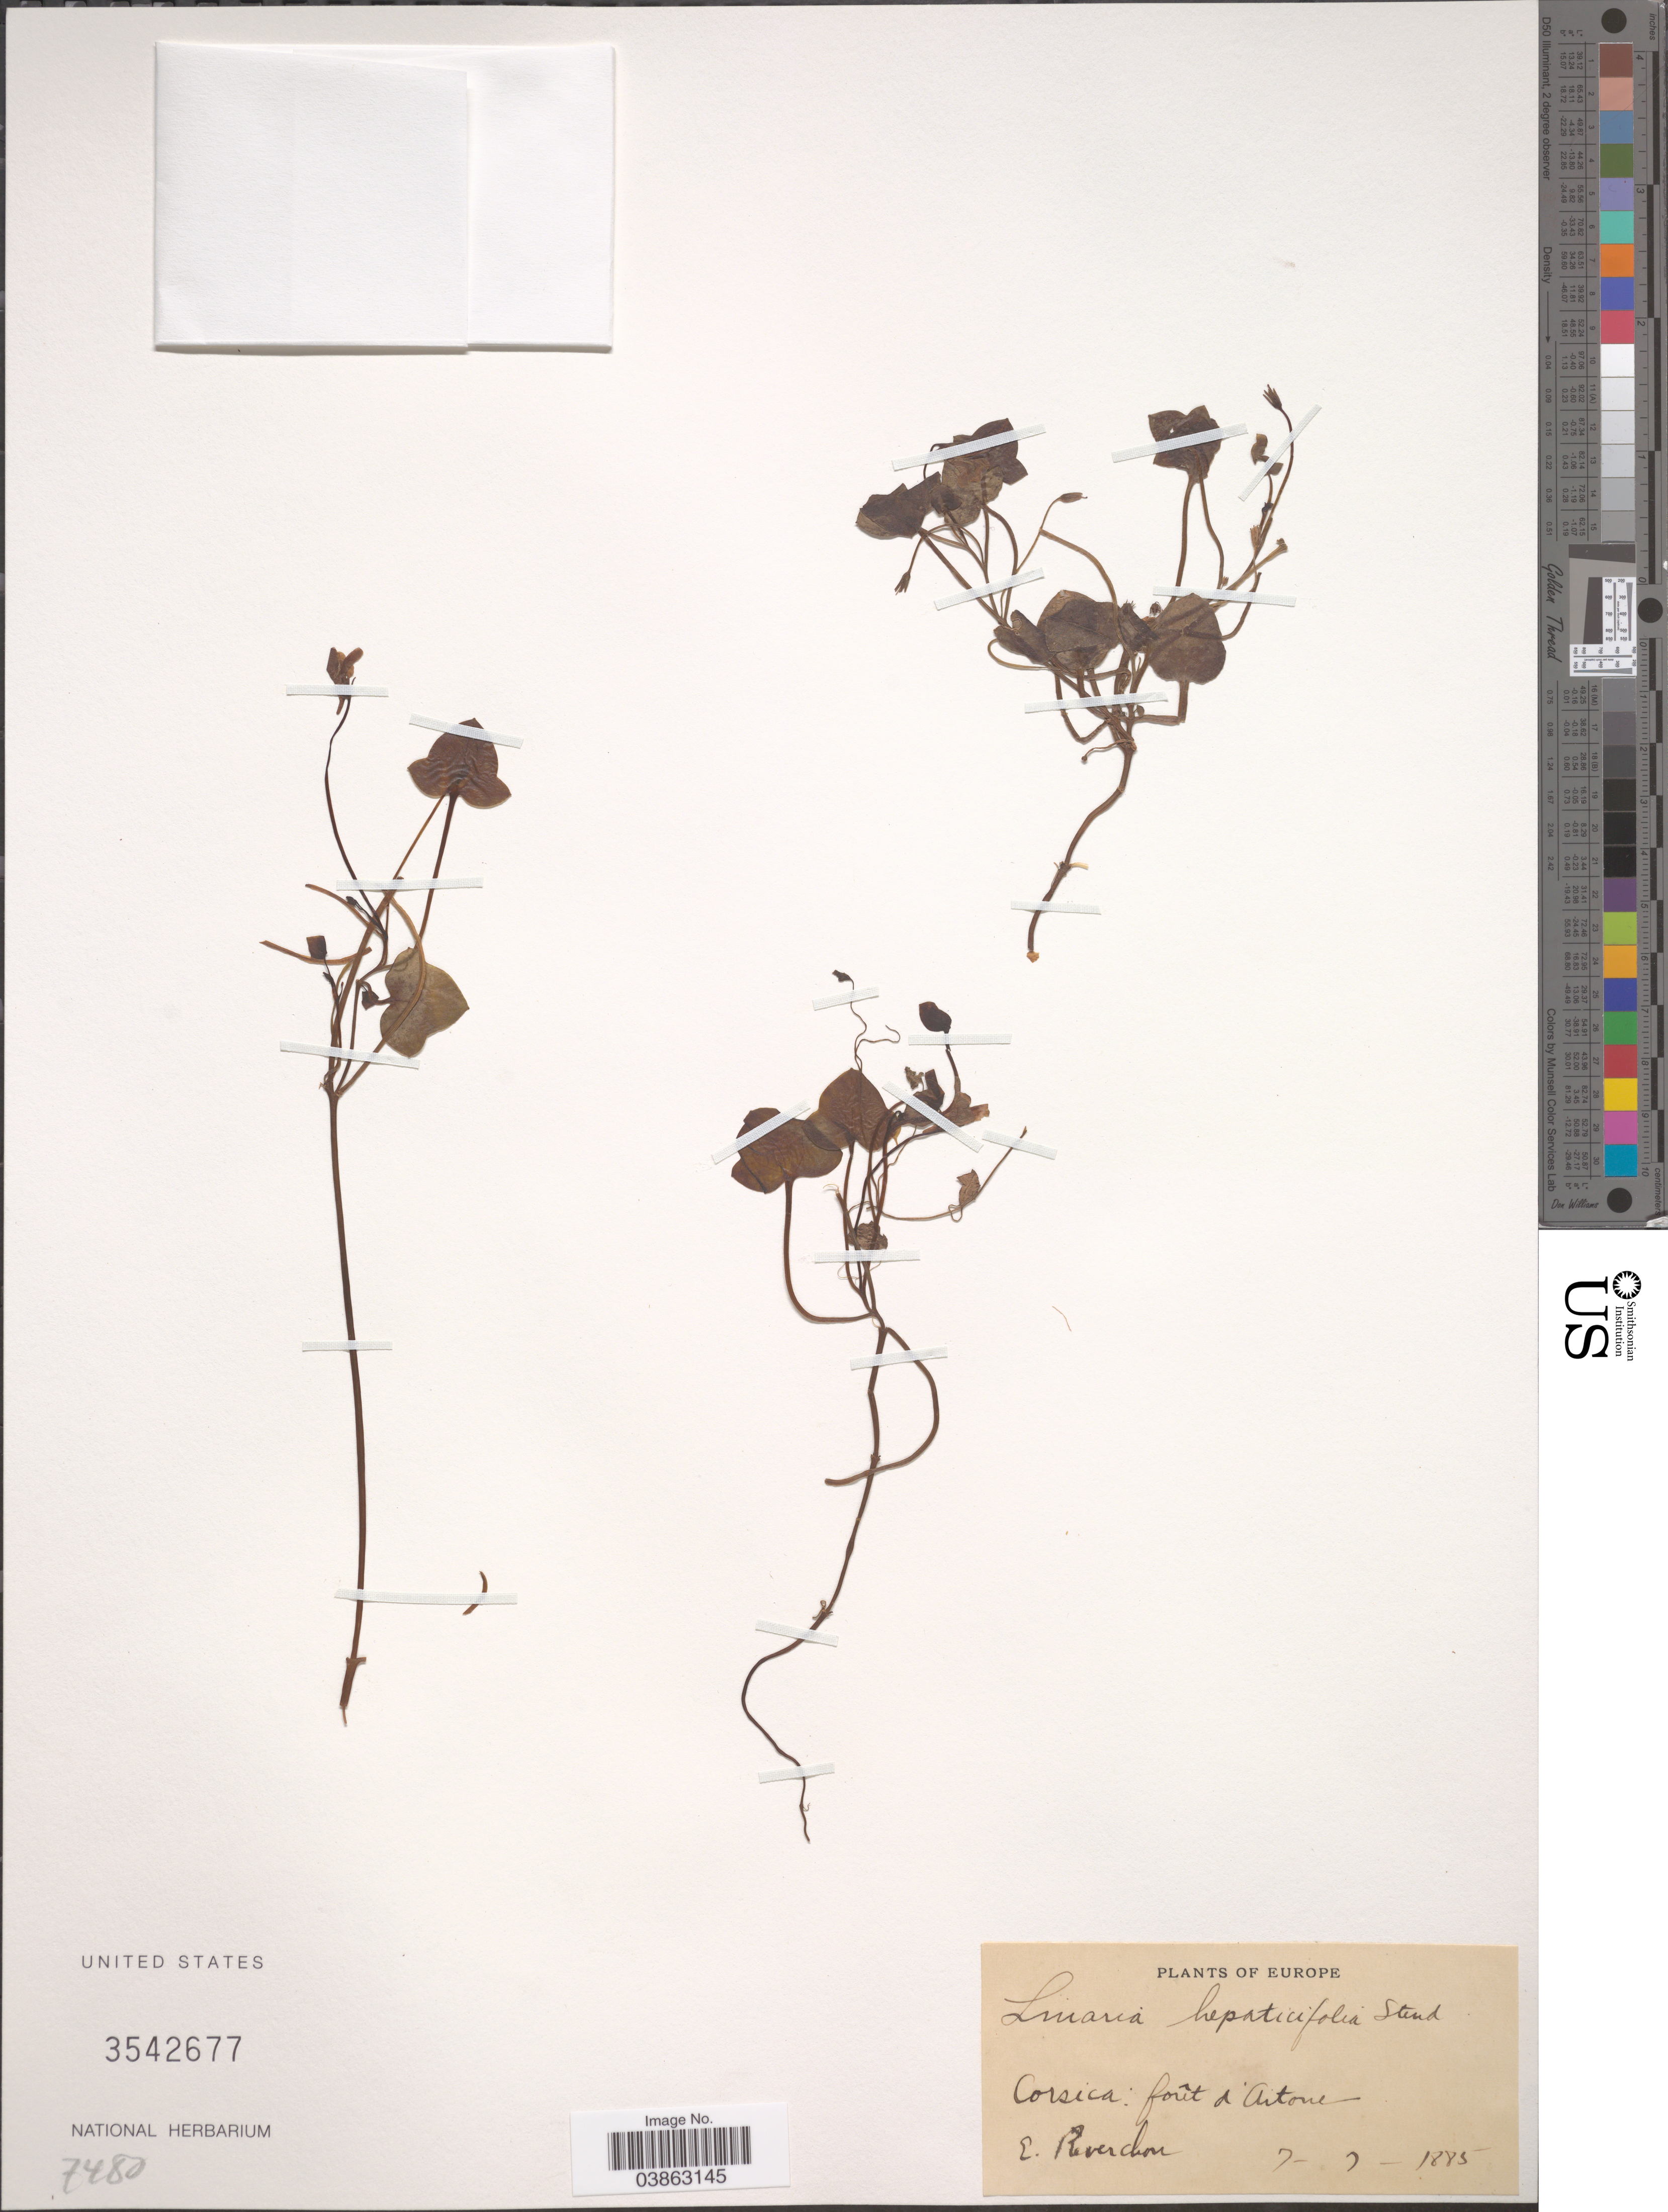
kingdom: Plantae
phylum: Tracheophyta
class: Magnoliopsida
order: Lamiales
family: Plantaginaceae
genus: Linaria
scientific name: Linaria hepaticifolia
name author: (Poir.) Steud.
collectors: E. Reverchon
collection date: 1885-07-07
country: France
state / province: Corsica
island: Corse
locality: Forêt d'Aitone.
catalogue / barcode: US 3542677